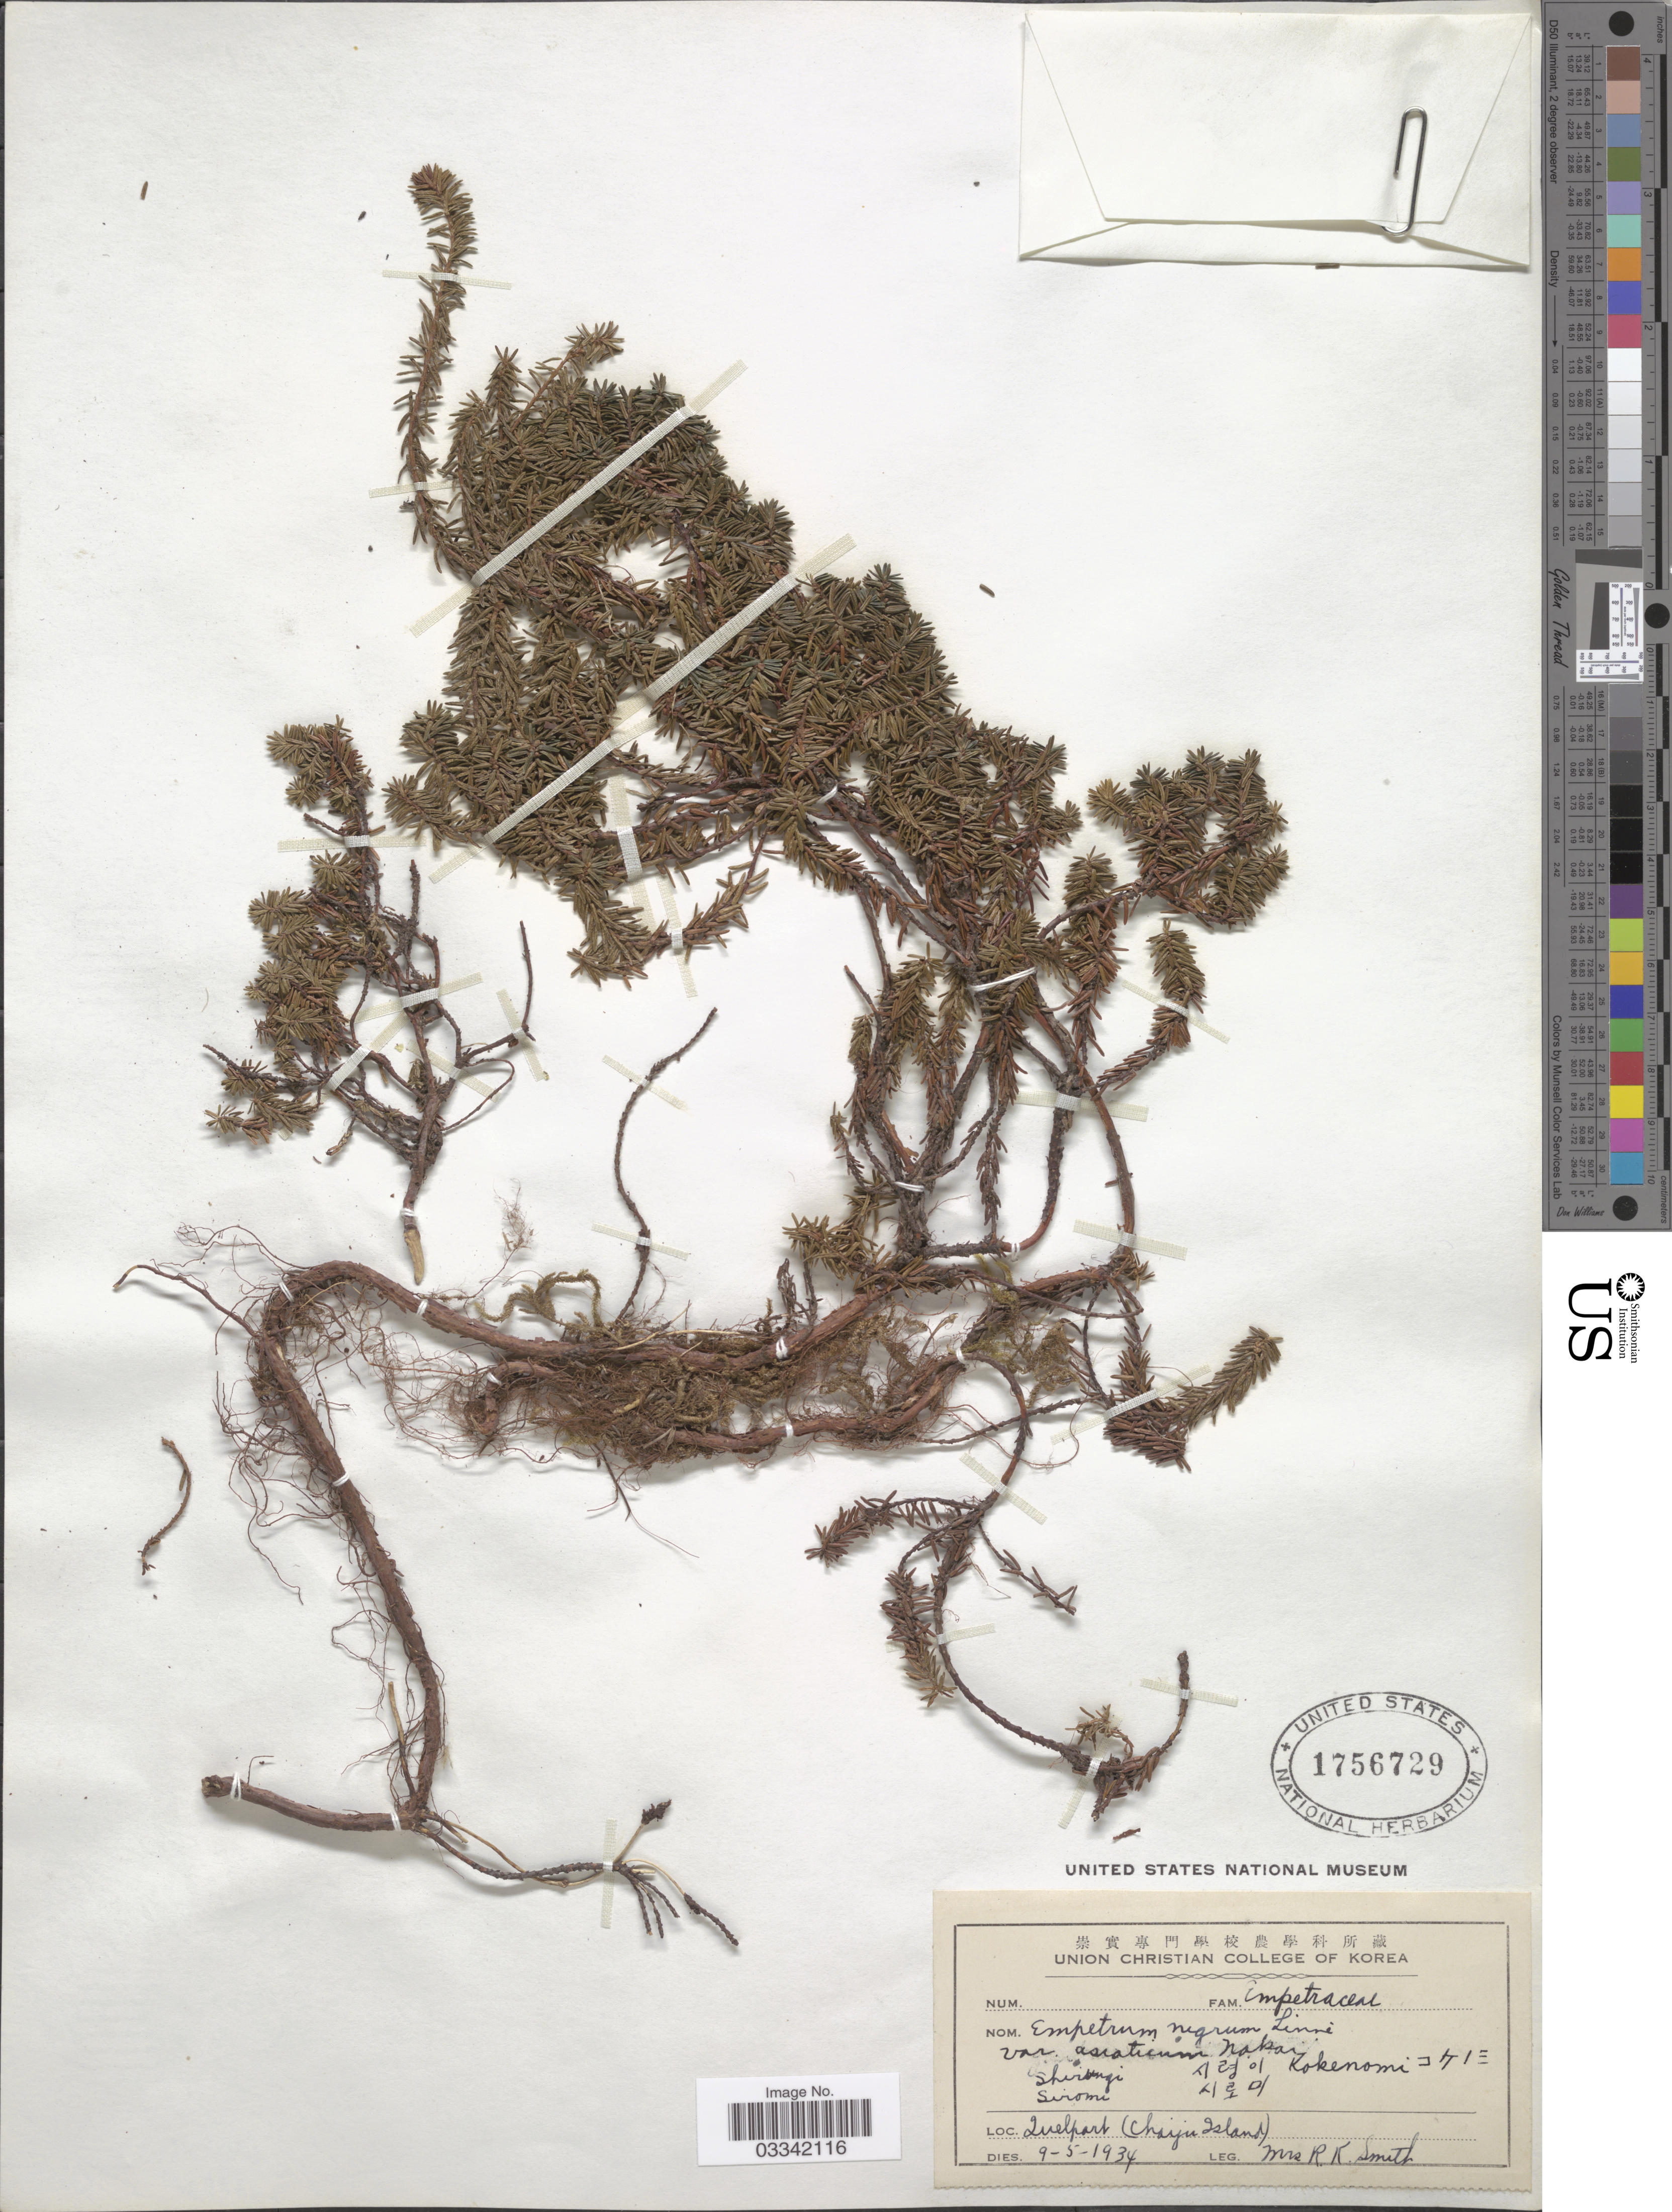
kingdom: Plantae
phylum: Tracheophyta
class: Magnoliopsida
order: Ericales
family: Ericaceae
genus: Empetrum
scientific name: Empetrum nigrum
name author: L.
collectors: Mrs. R. K. Smith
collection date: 1934-05-09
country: South Korea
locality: Quelpart (Chaiju Island).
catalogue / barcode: US 1756729